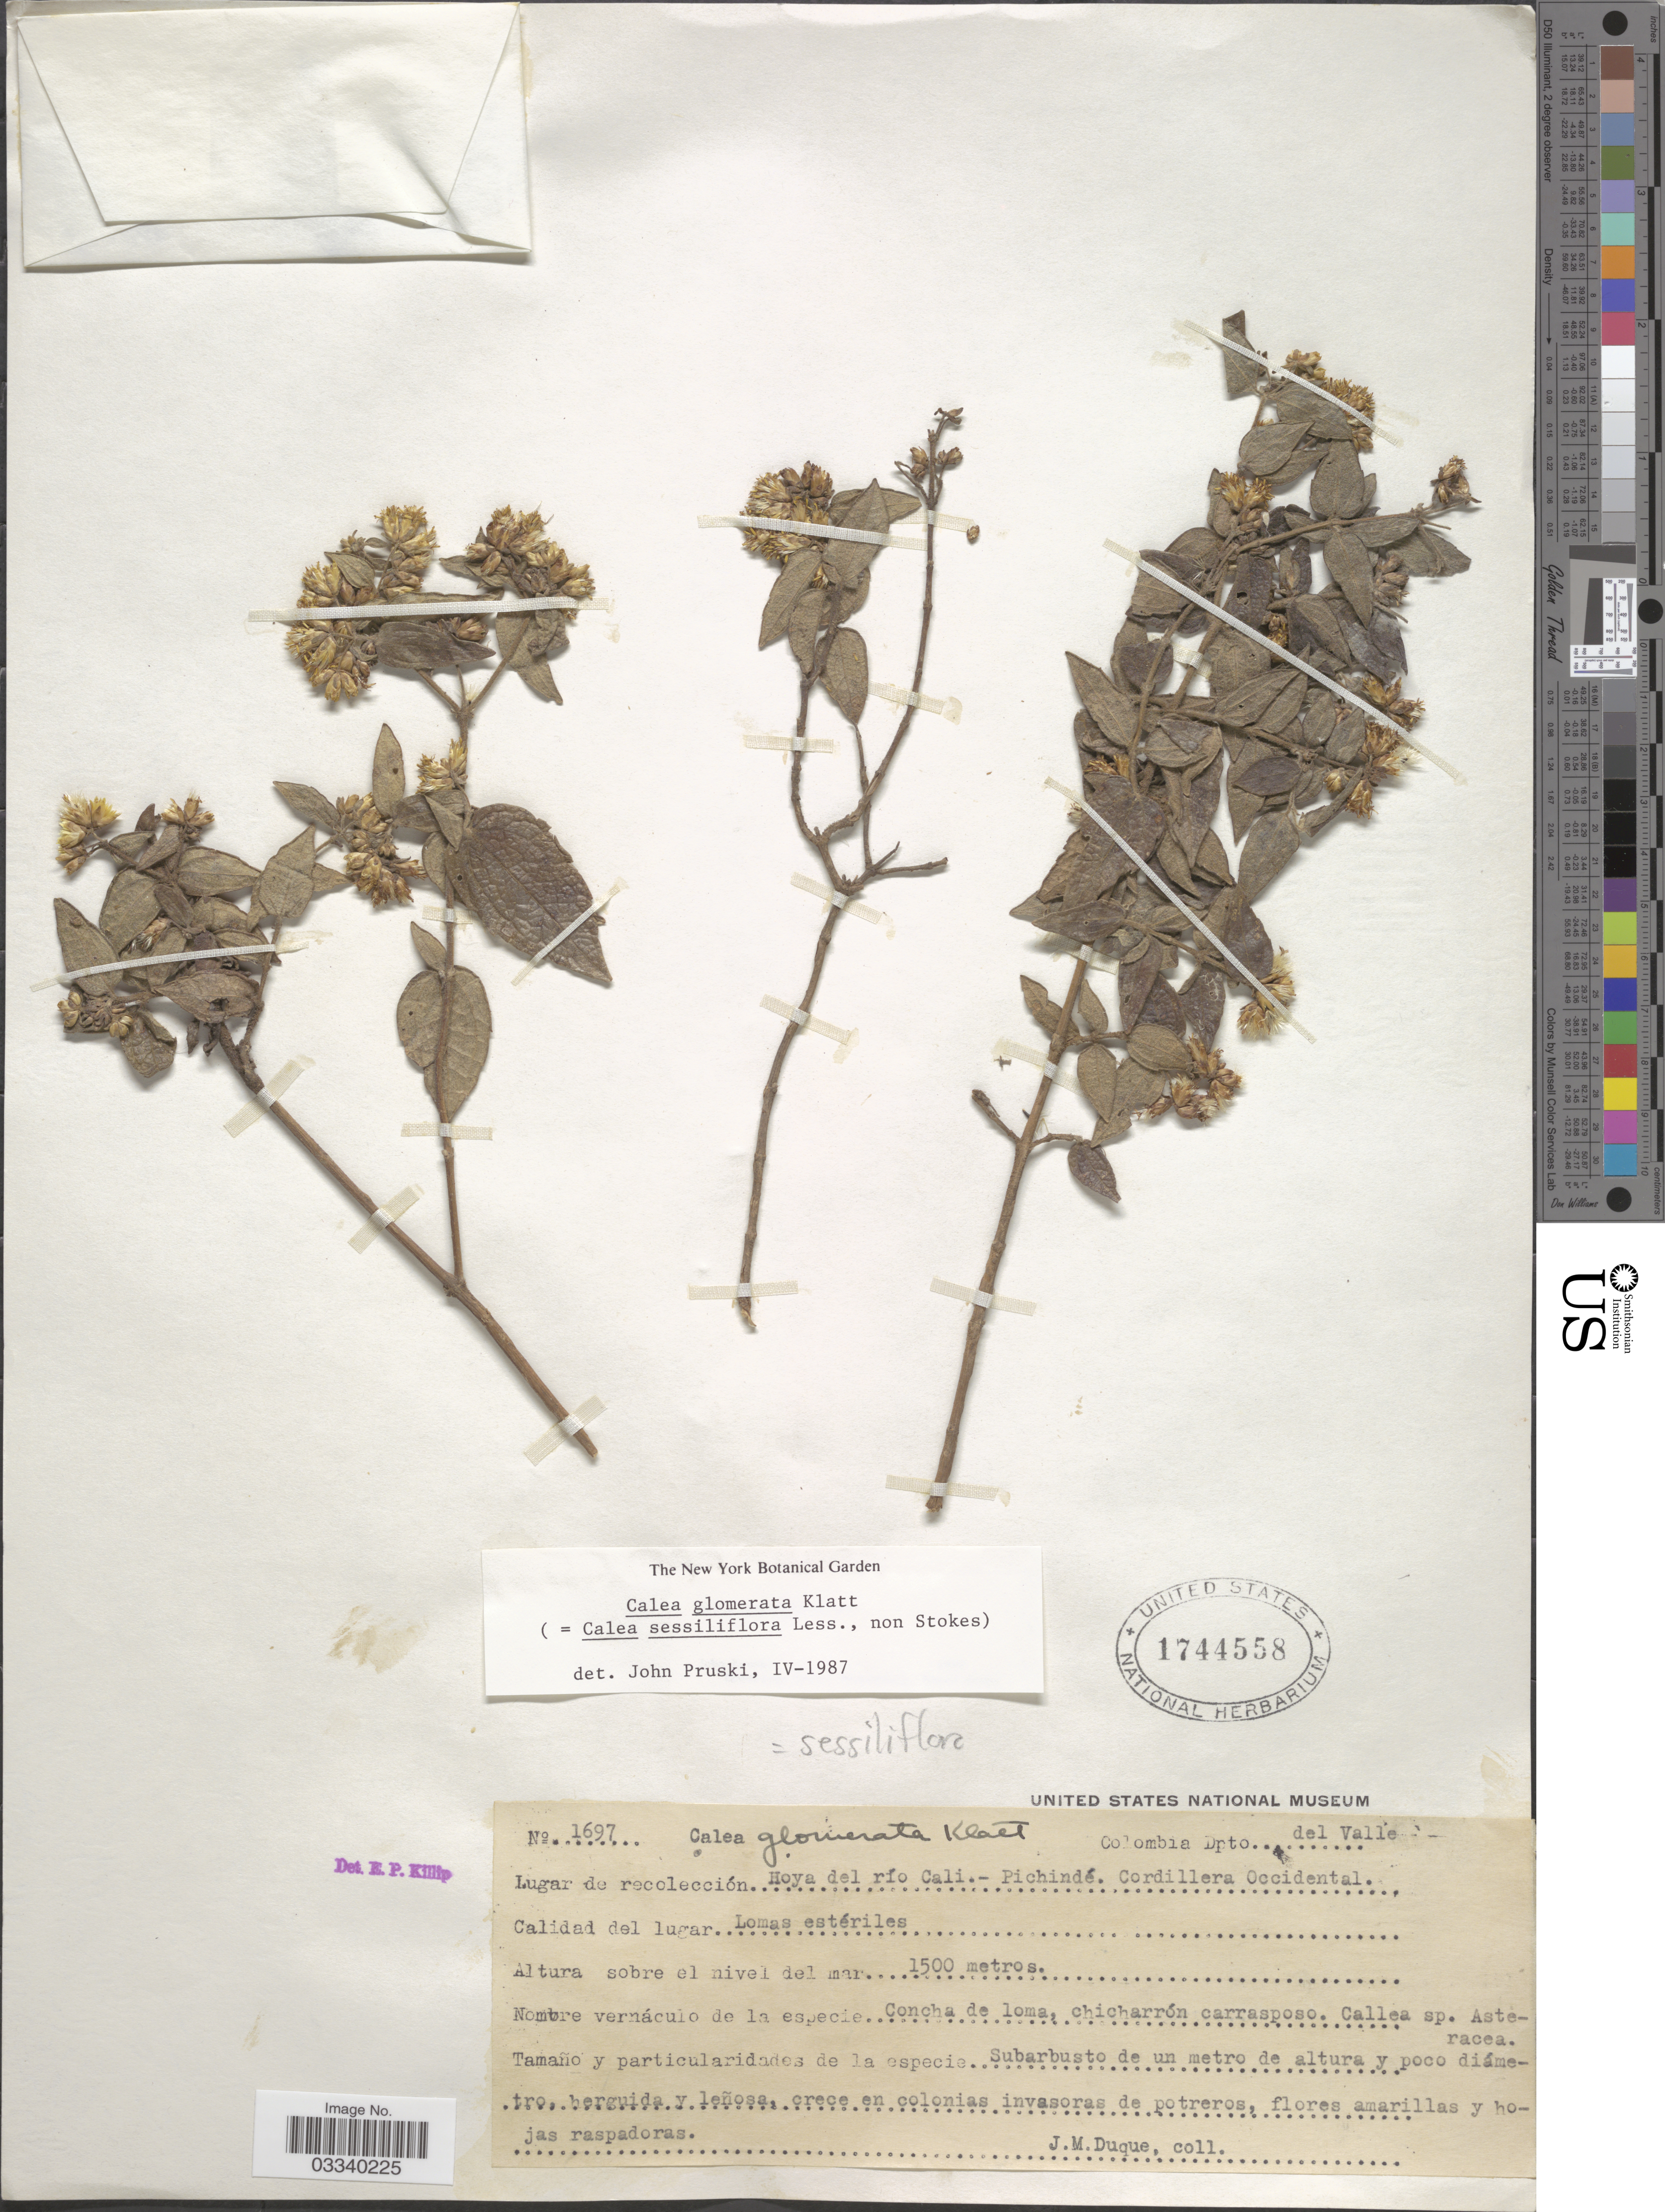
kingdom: Plantae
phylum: Tracheophyta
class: Magnoliopsida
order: Asterales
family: Asteraceae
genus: Calea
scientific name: Calea sessiliflora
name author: Less.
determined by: Pruski, J. F.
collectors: J. Duque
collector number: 1697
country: Colombia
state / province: Valle del Cauca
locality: Dpto. del Valle. Hoya del río Cali - Pichindé. Cordillera Occidental.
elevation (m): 1500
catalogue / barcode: US 1744558